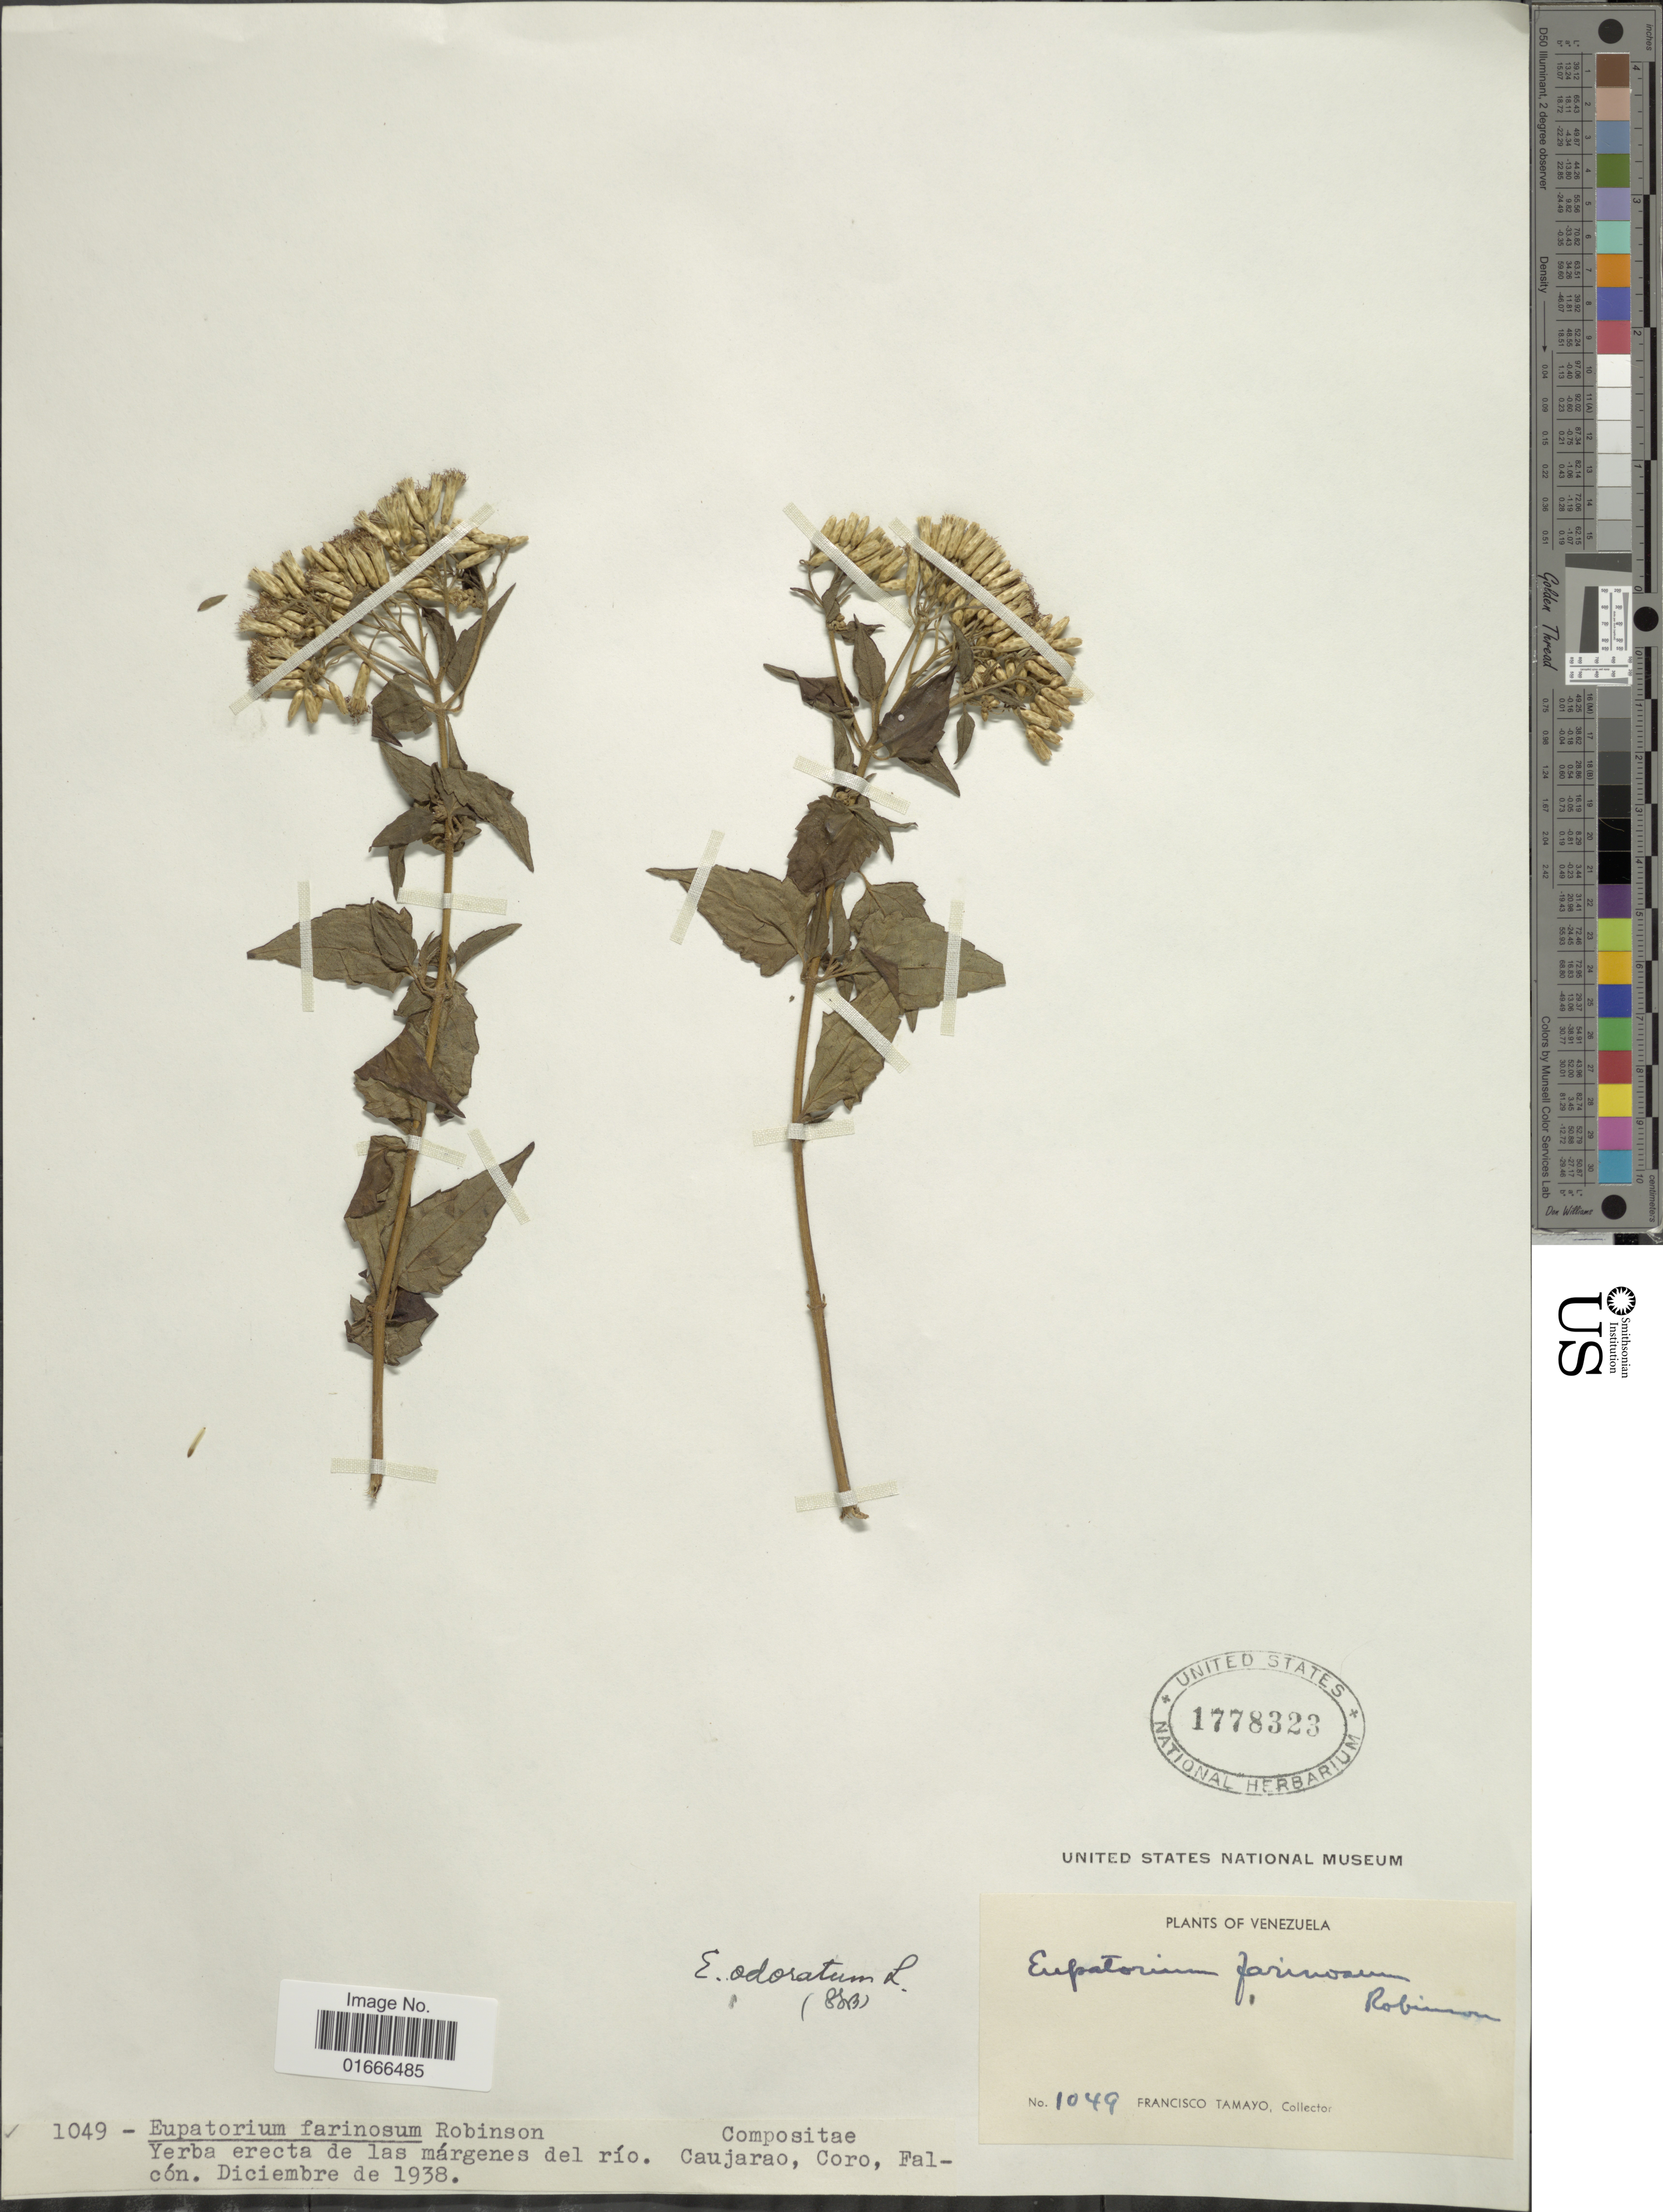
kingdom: Plantae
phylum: Tracheophyta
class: Magnoliopsida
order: Asterales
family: Asteraceae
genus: Chromolaena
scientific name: Chromolaena odorata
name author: (L.) R.M. King & H. Rob.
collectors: F. Tamayo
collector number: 1049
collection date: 1938-12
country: Venezuela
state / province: Falcón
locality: Yerba erceta de las margenes del rio, Caujarao, Coro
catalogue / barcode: US 1778323